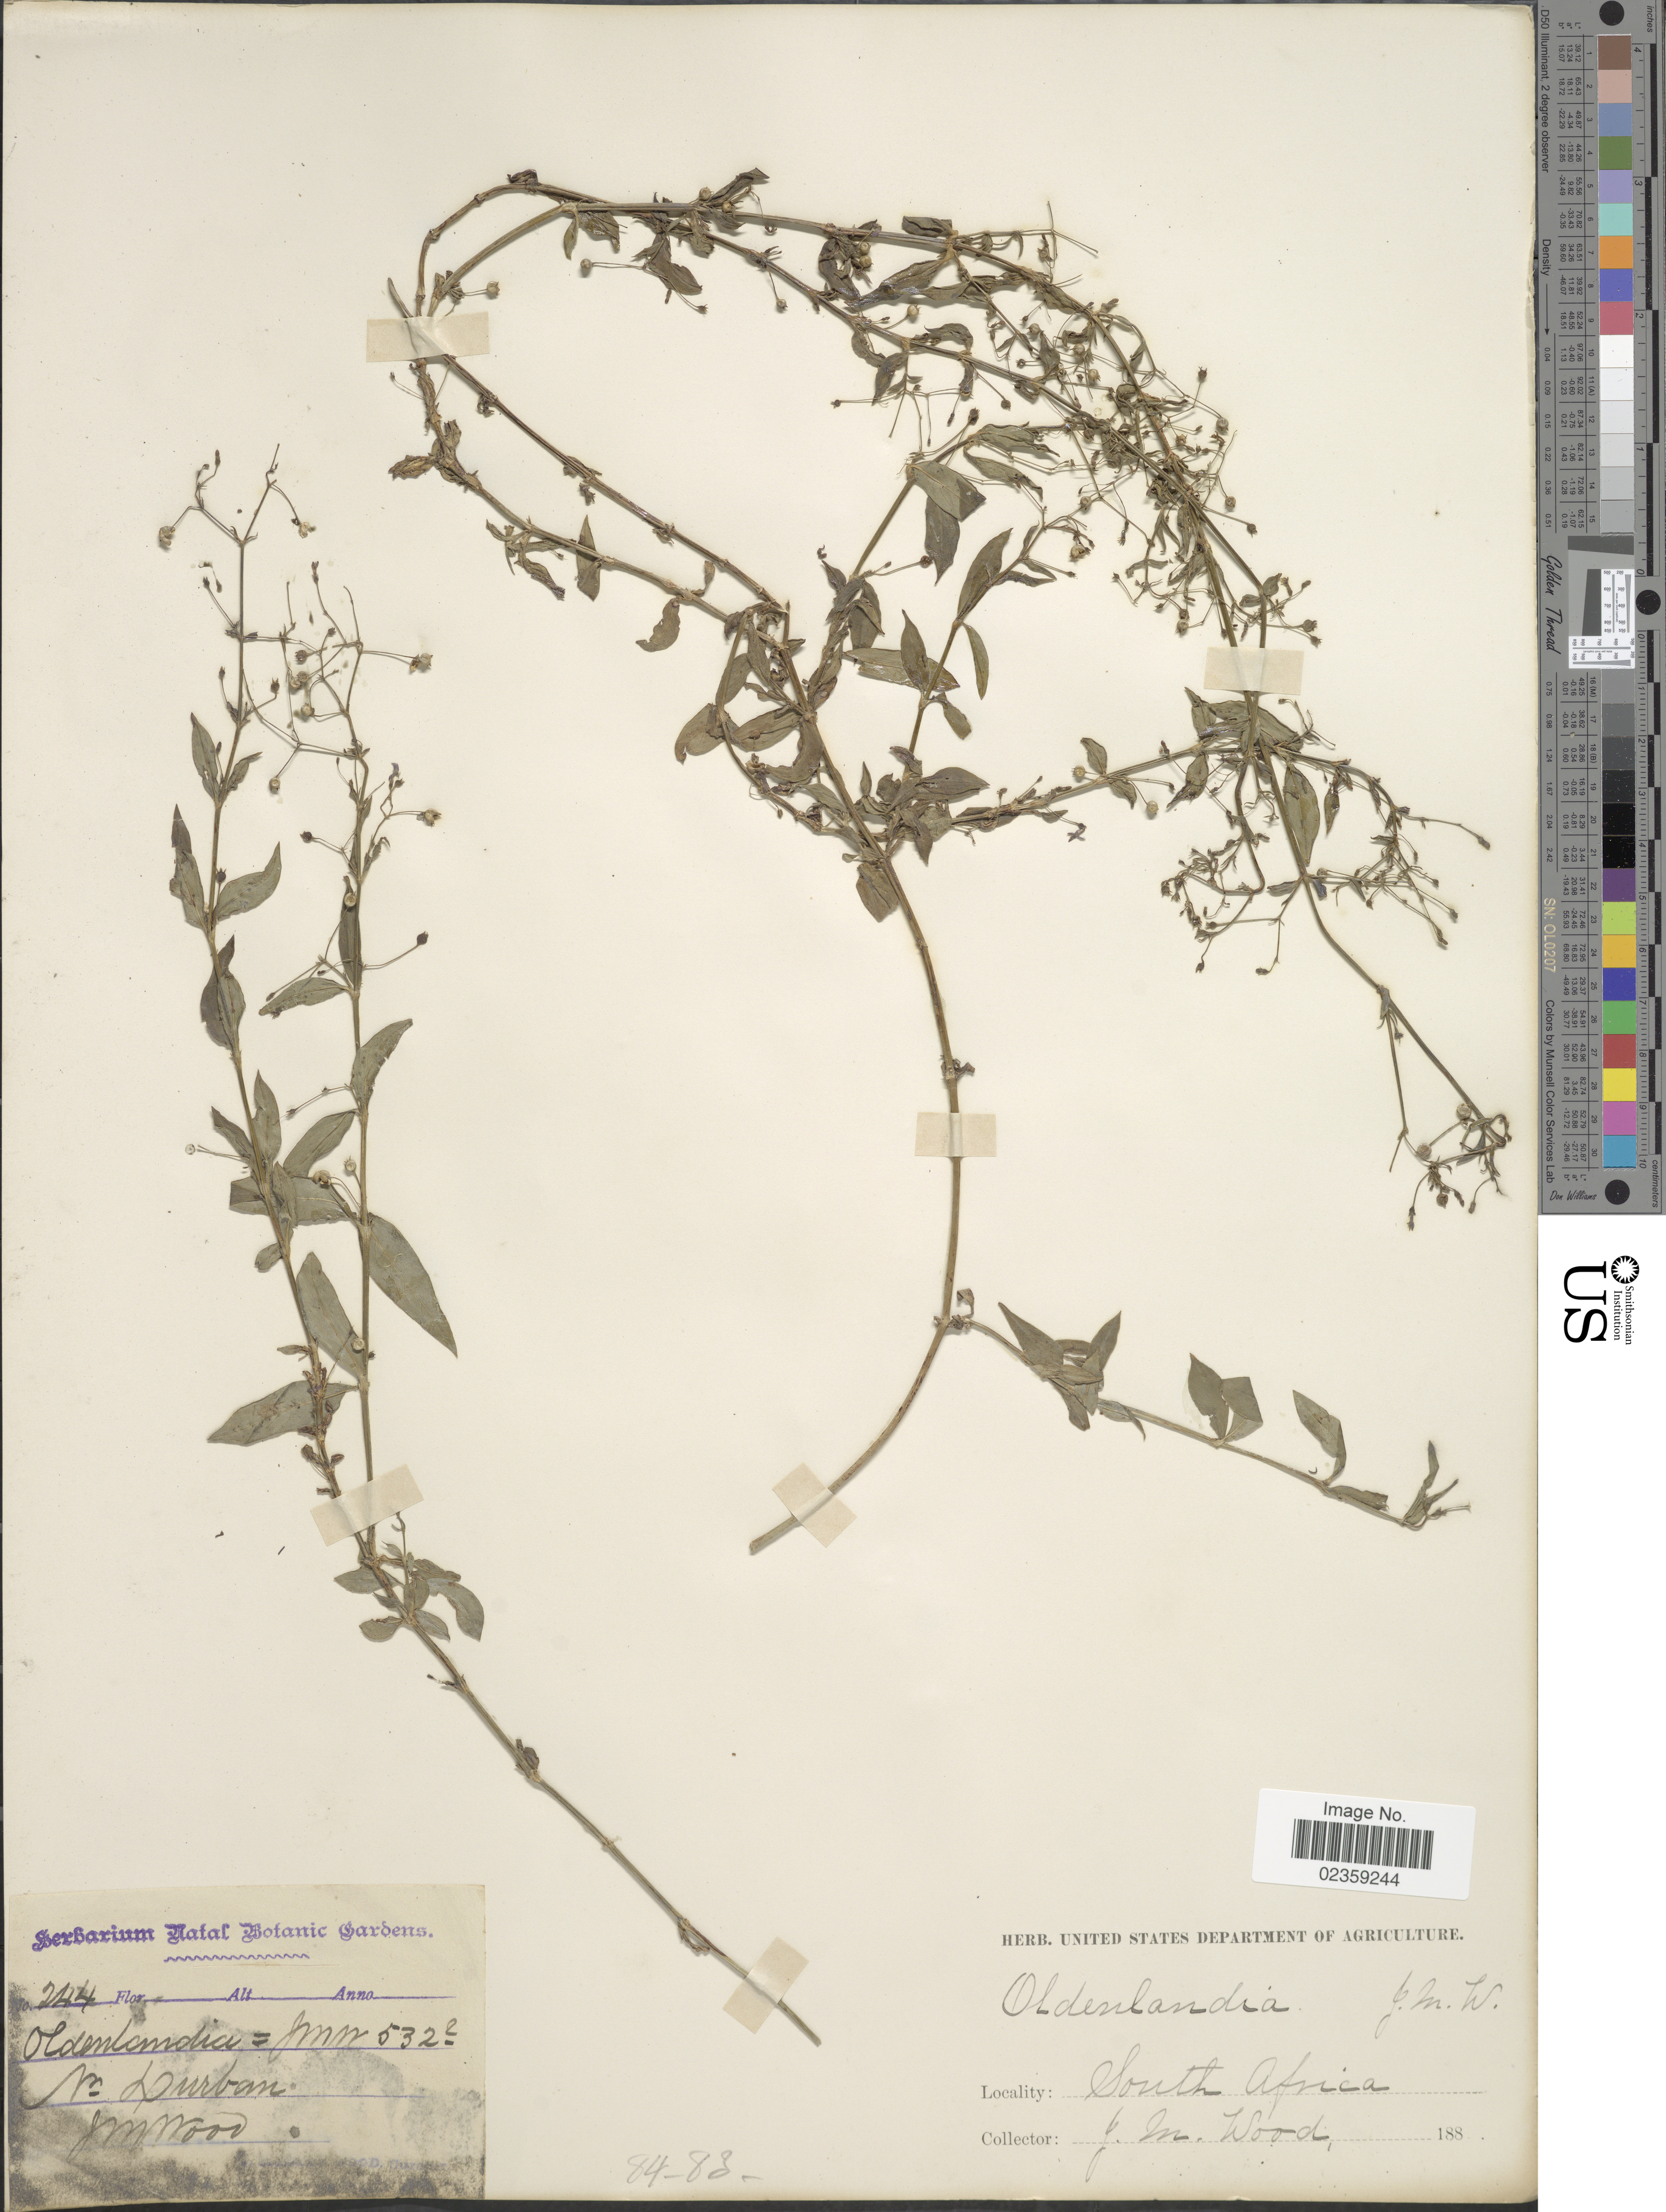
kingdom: Plantae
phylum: Tracheophyta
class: Magnoliopsida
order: Gentianales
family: Rubiaceae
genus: Oldenlandia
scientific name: Oldenlandia sp.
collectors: J. M. Wood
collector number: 244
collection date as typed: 188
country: South Africa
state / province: KwaZulu-Natal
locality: Nr. Durban